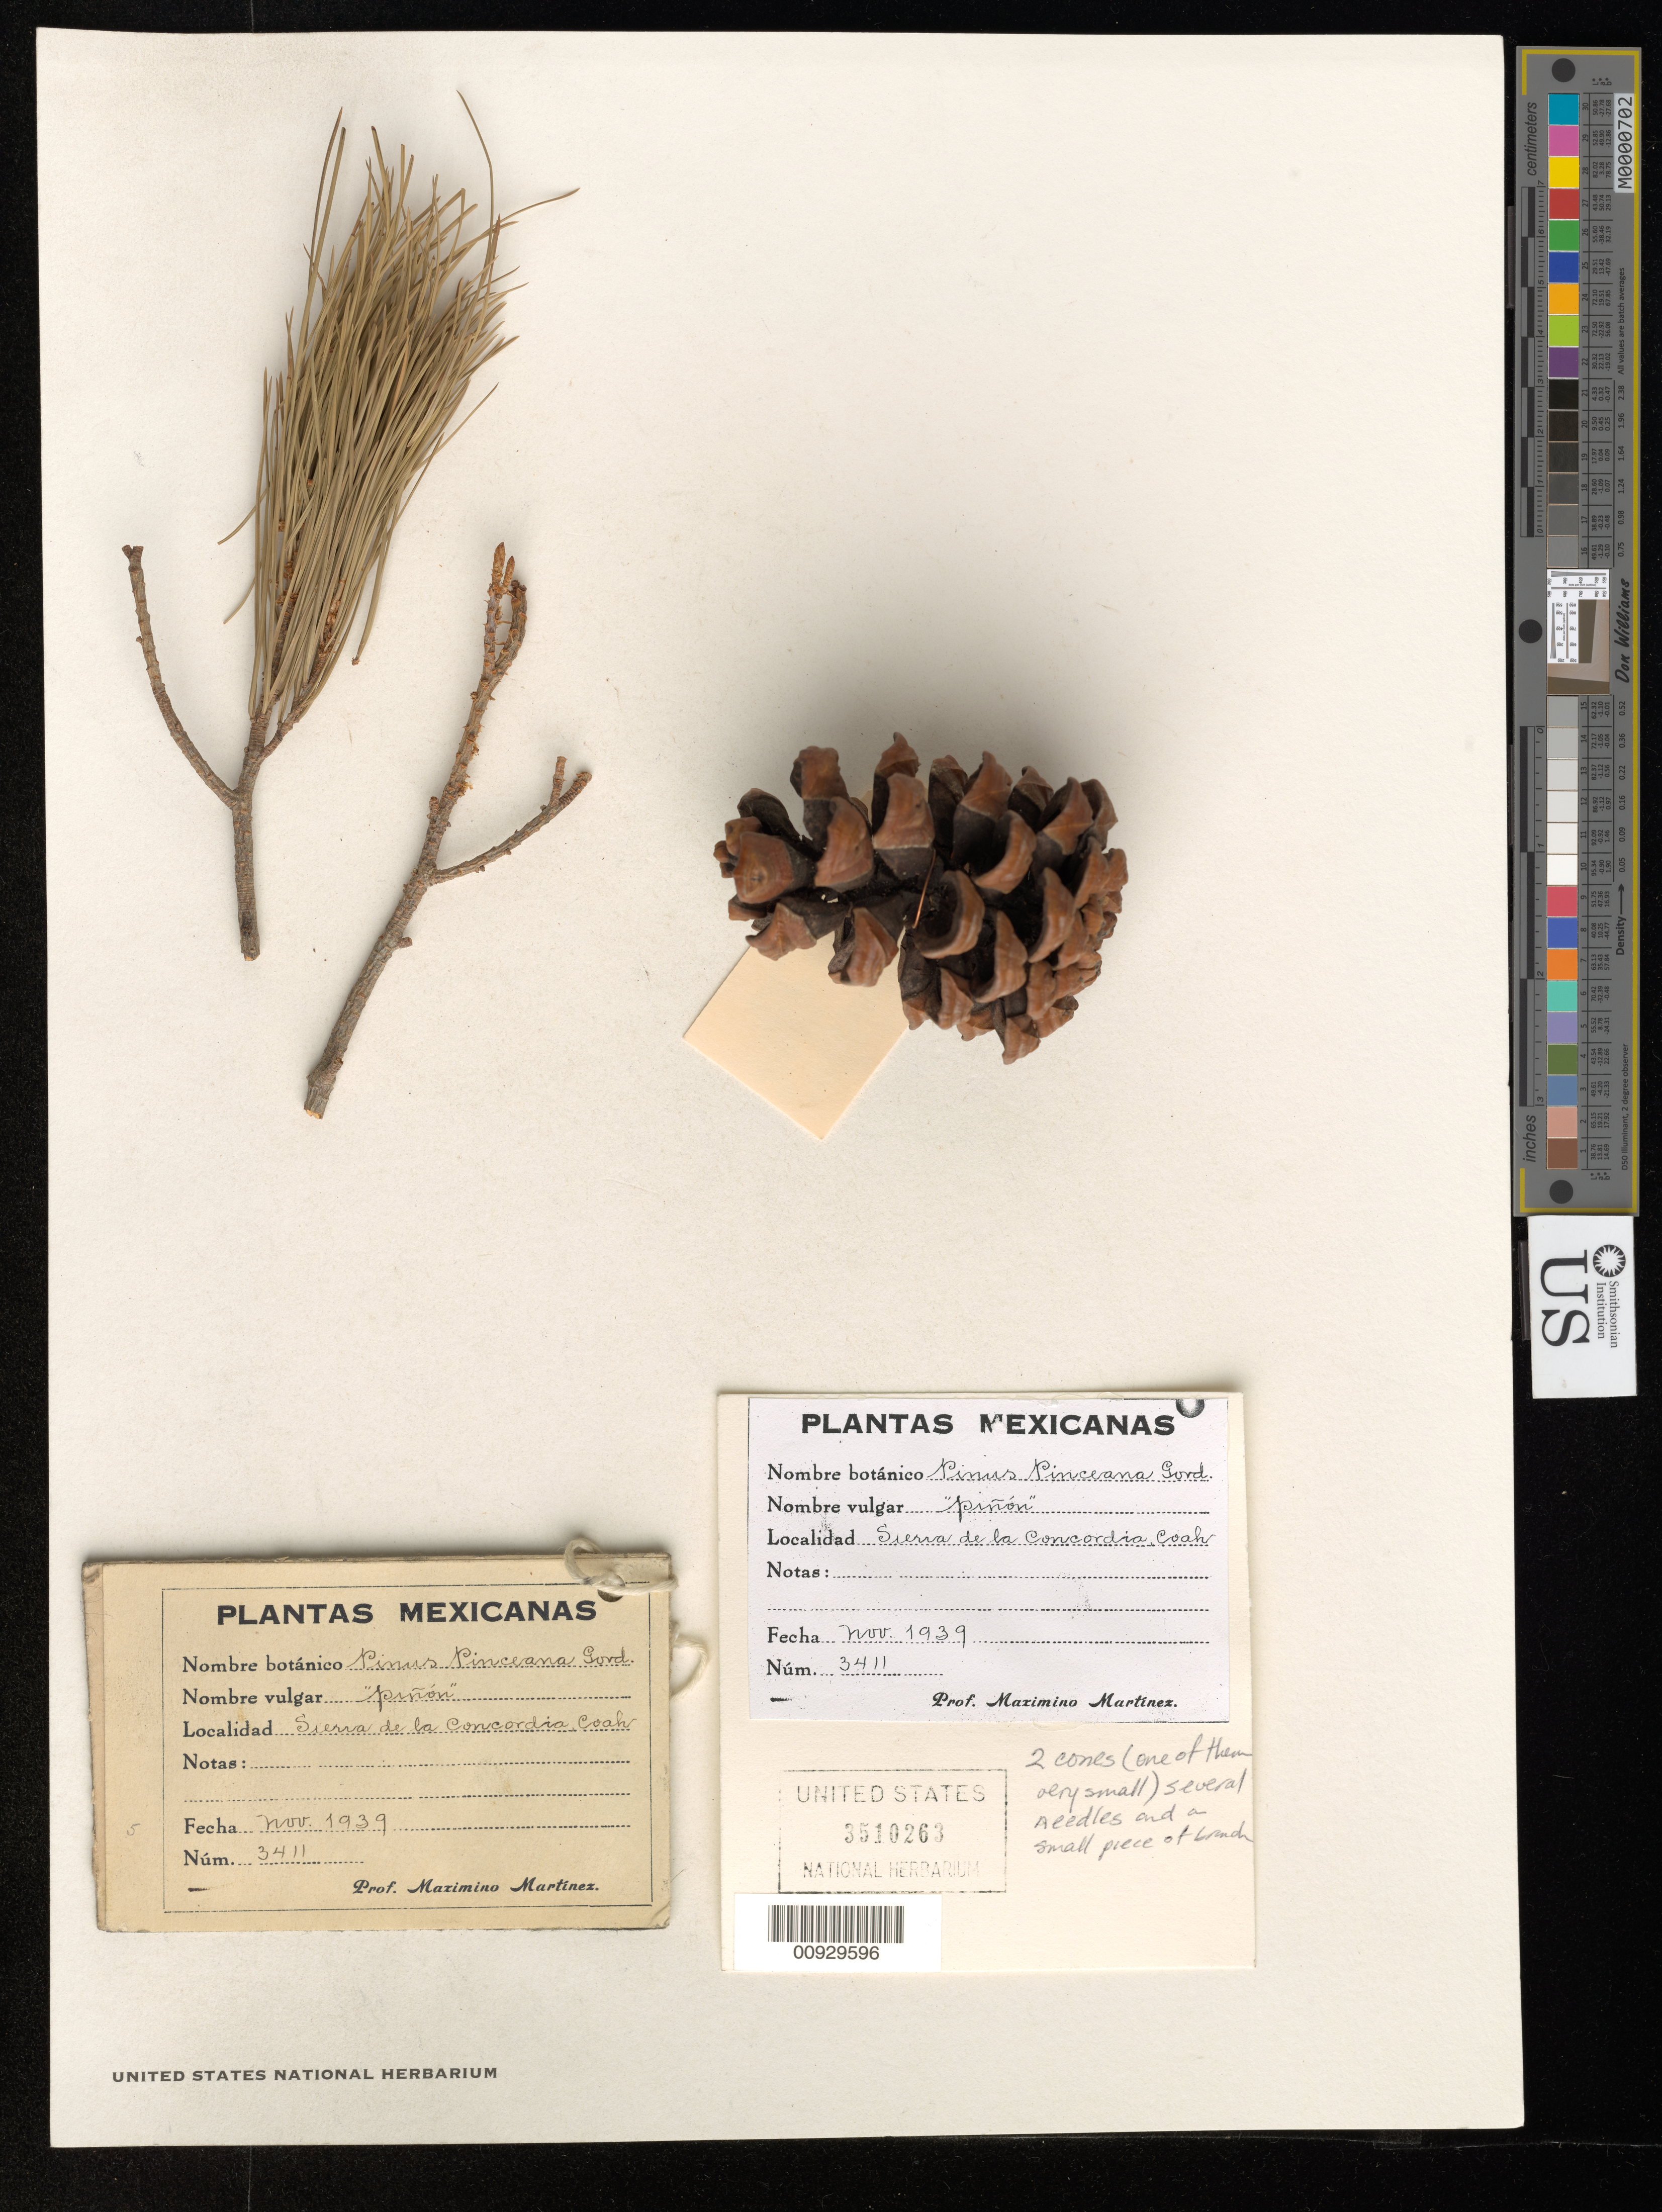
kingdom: Plantae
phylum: Tracheophyta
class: Pinopsida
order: Pinales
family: Pinaceae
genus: Pinus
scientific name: Pinus pinceana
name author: Gordon & Glend.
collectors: M. Martinez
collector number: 3411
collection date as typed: Nov 1939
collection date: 1939-11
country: Mexico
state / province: Coahuila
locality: Sierra de la Concordia.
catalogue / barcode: US 3510263